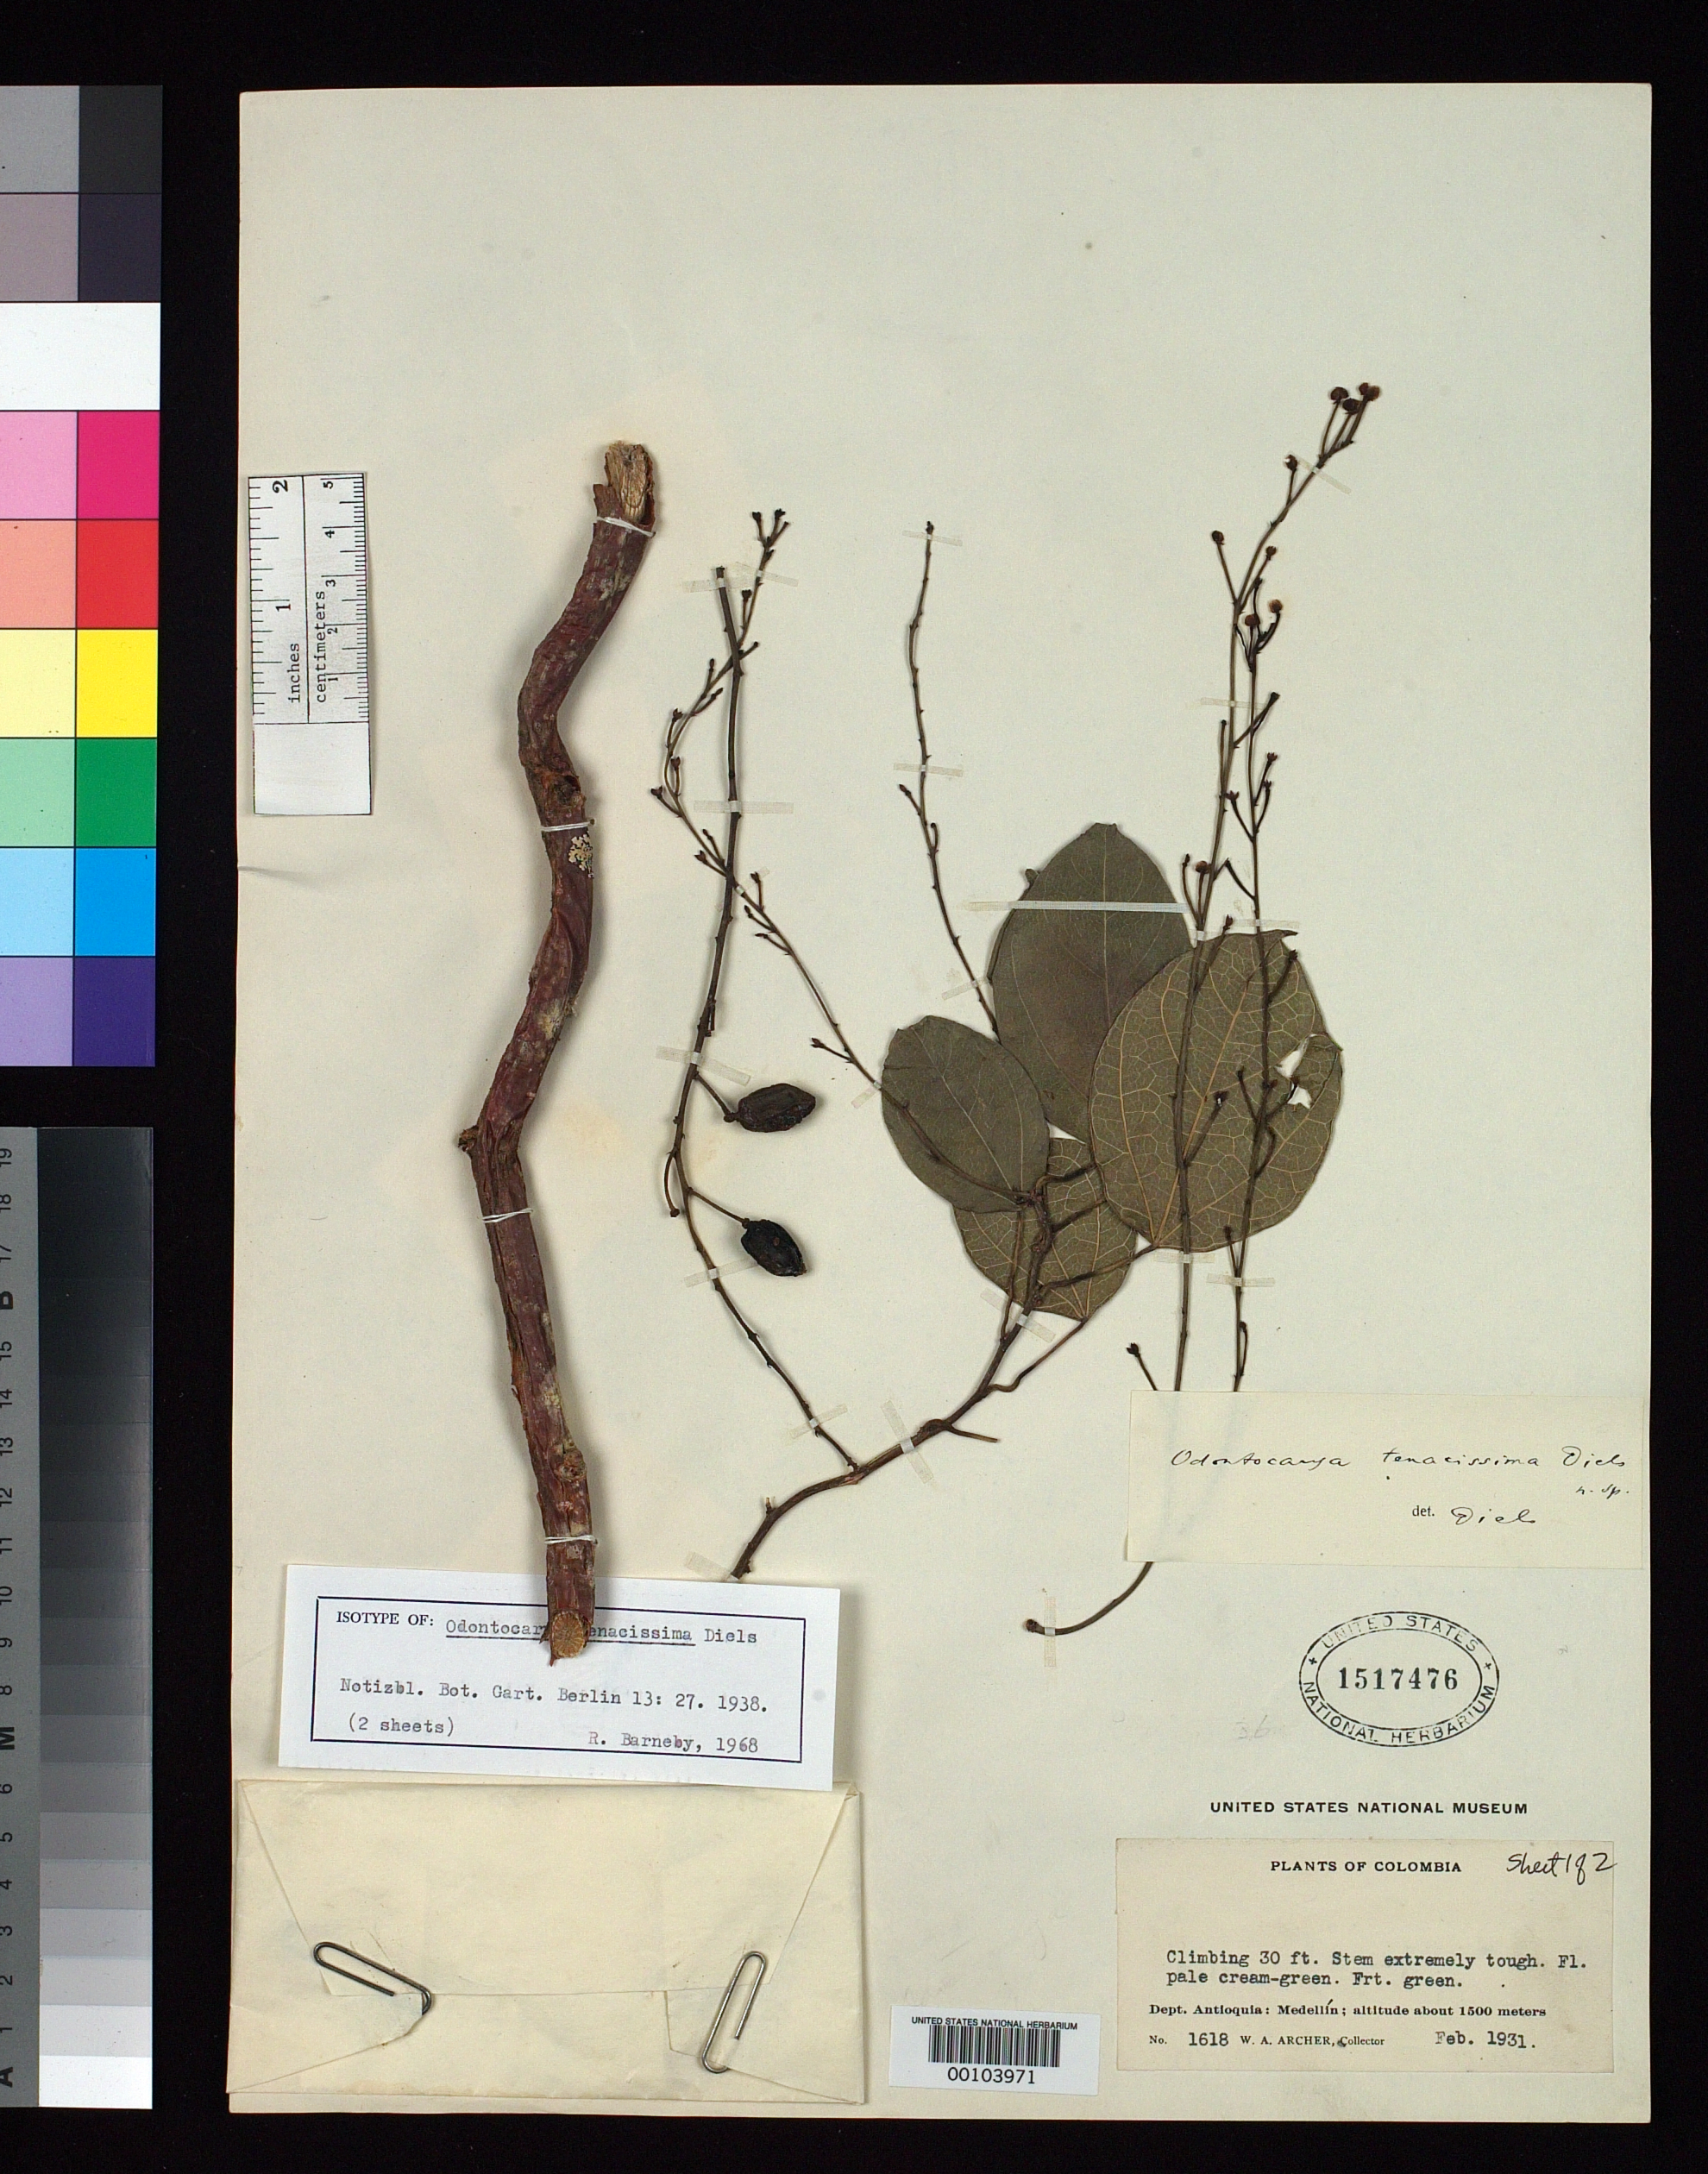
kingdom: Plantae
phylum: Tracheophyta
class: Magnoliopsida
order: Ranunculales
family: Menispermaceae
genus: Odontocarya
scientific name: Odontocarya tenacissima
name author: Diels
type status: Isotype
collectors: W. A. Archer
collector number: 1618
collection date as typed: Feb 1931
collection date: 1931-02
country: Colombia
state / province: Antioquia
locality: Medellin.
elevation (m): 1500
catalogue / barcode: US 1517476